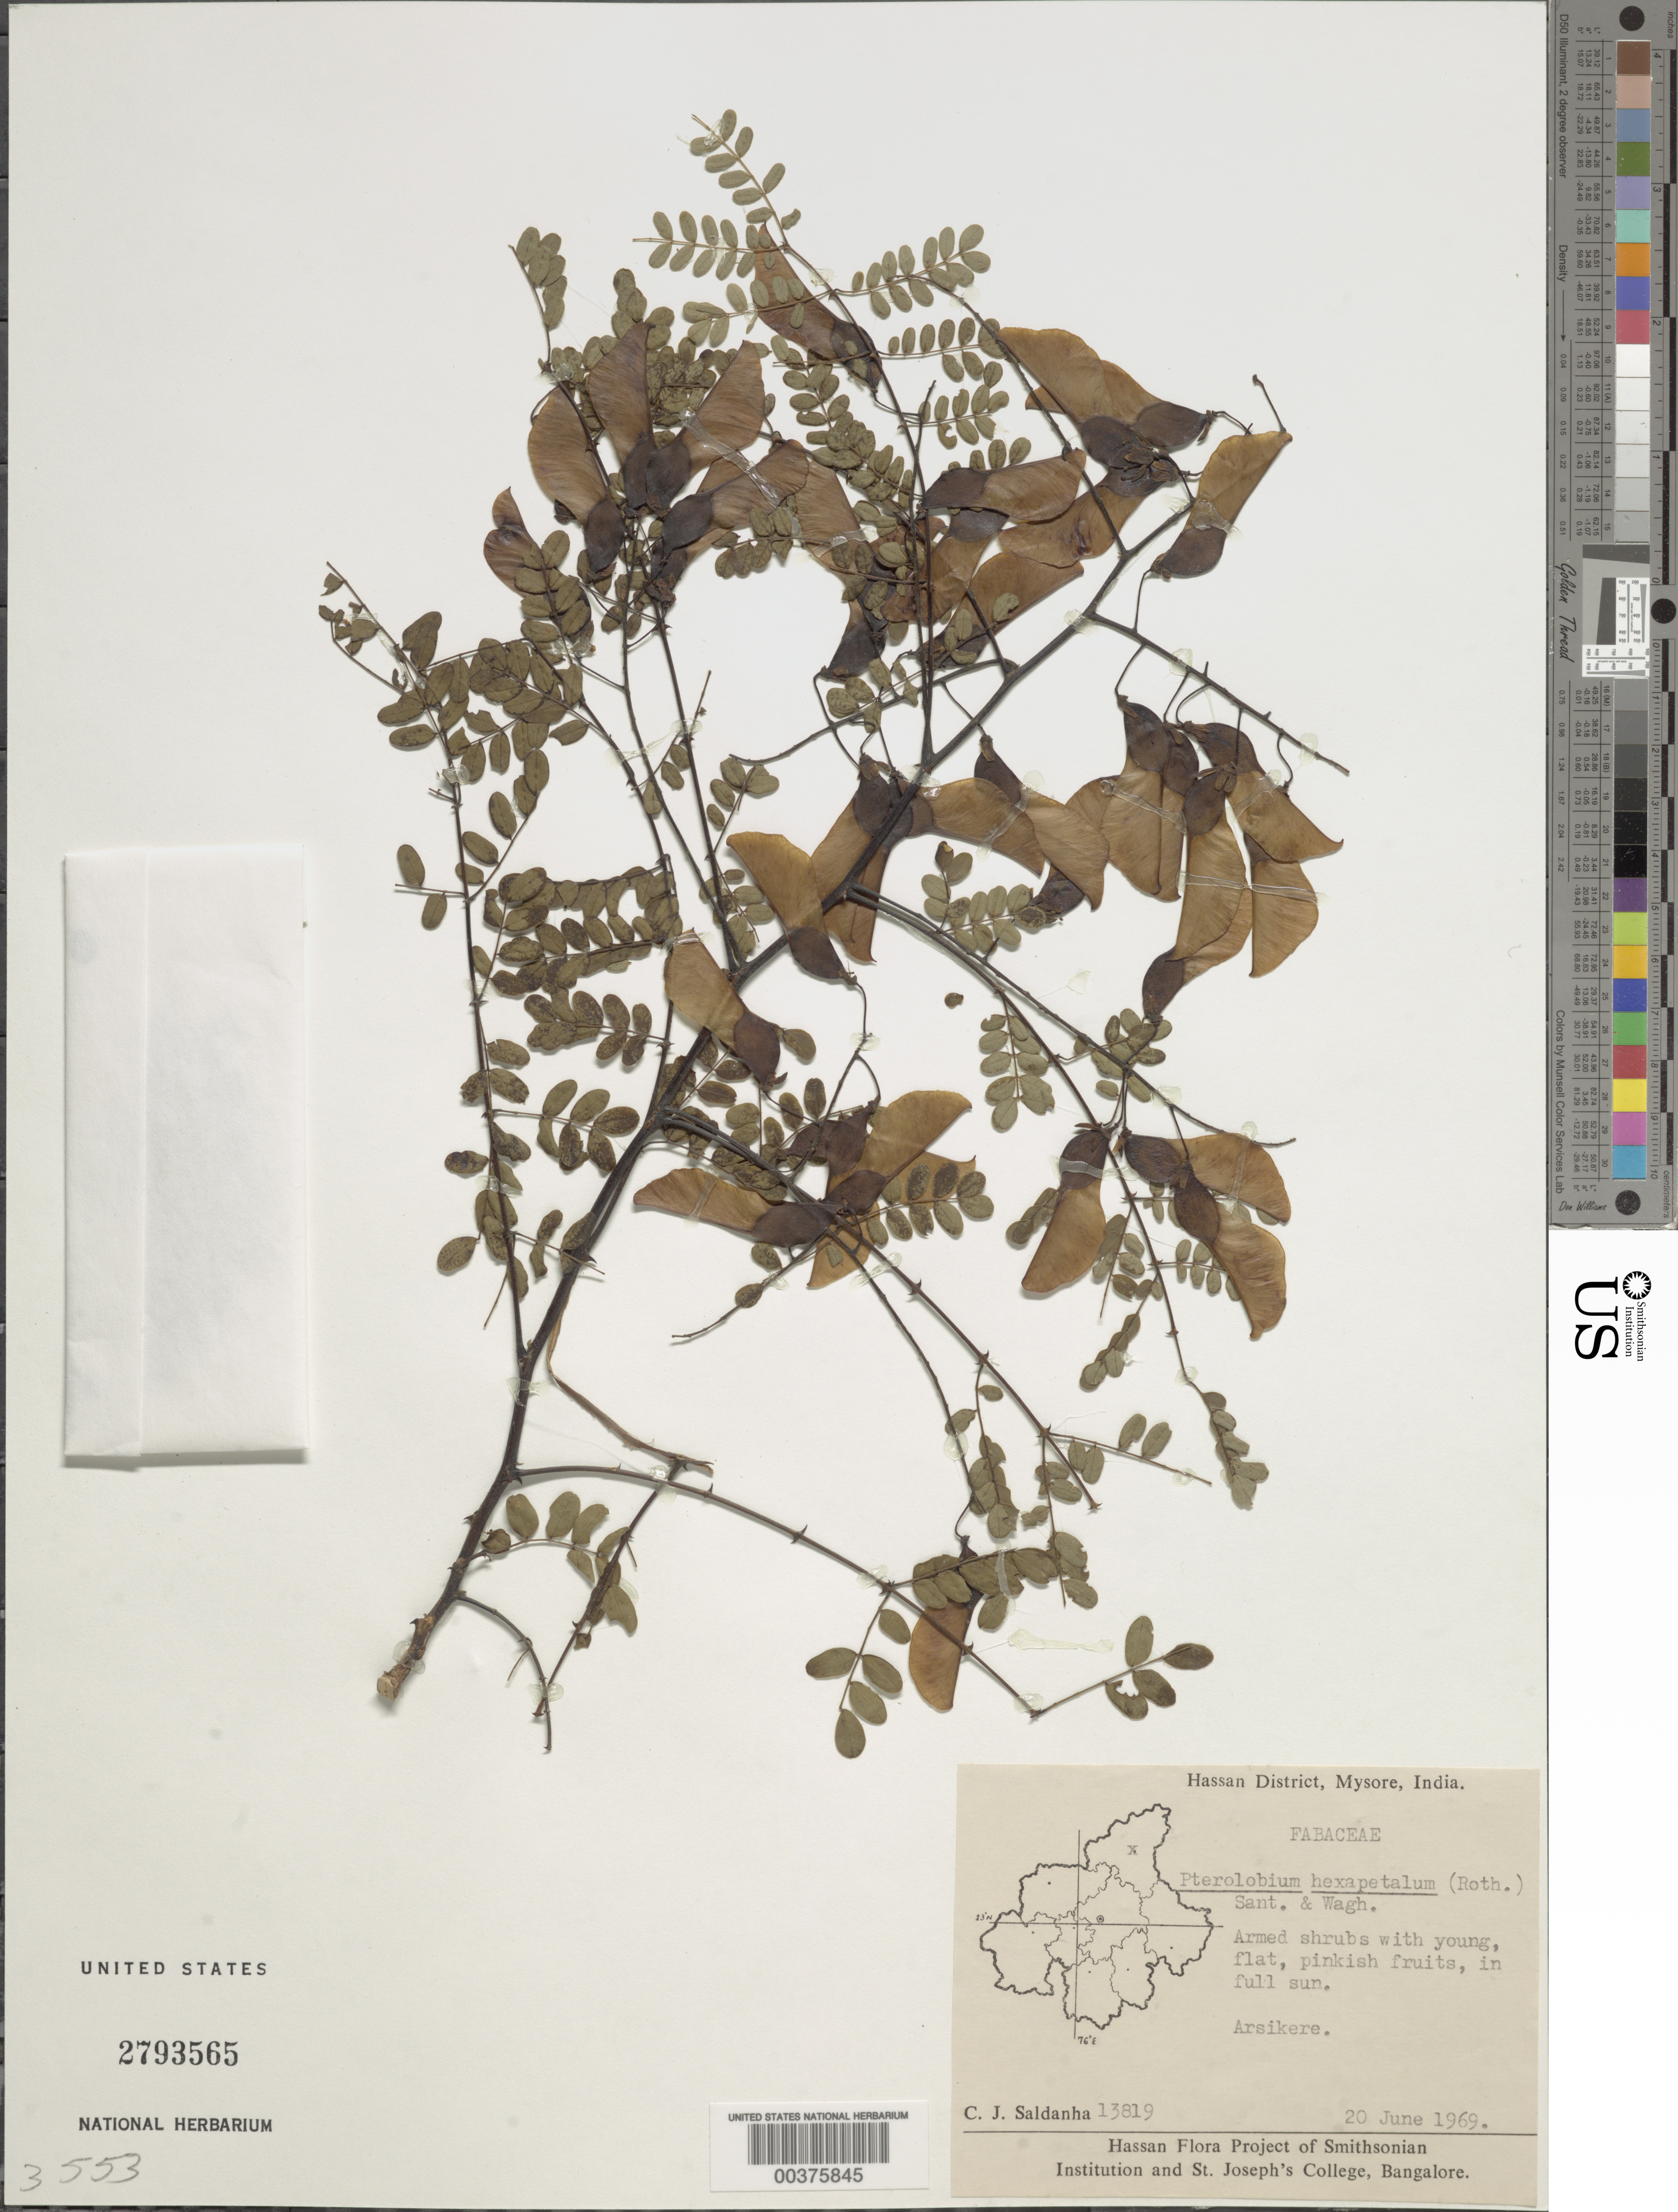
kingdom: Plantae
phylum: Tracheophyta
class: Magnoliopsida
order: Fabales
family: Fabaceae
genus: Pterolobium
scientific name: Pterolobium hexapetalum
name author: (Roth) Santapau & Wagh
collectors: C. J. Saldanha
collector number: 13819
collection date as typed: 20 Jun 1969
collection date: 1969-06-20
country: India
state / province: Karnataka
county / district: Hassan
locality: Arsikere, mysore state [mysore state = karnataka.]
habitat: In full sun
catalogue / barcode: US 2793565